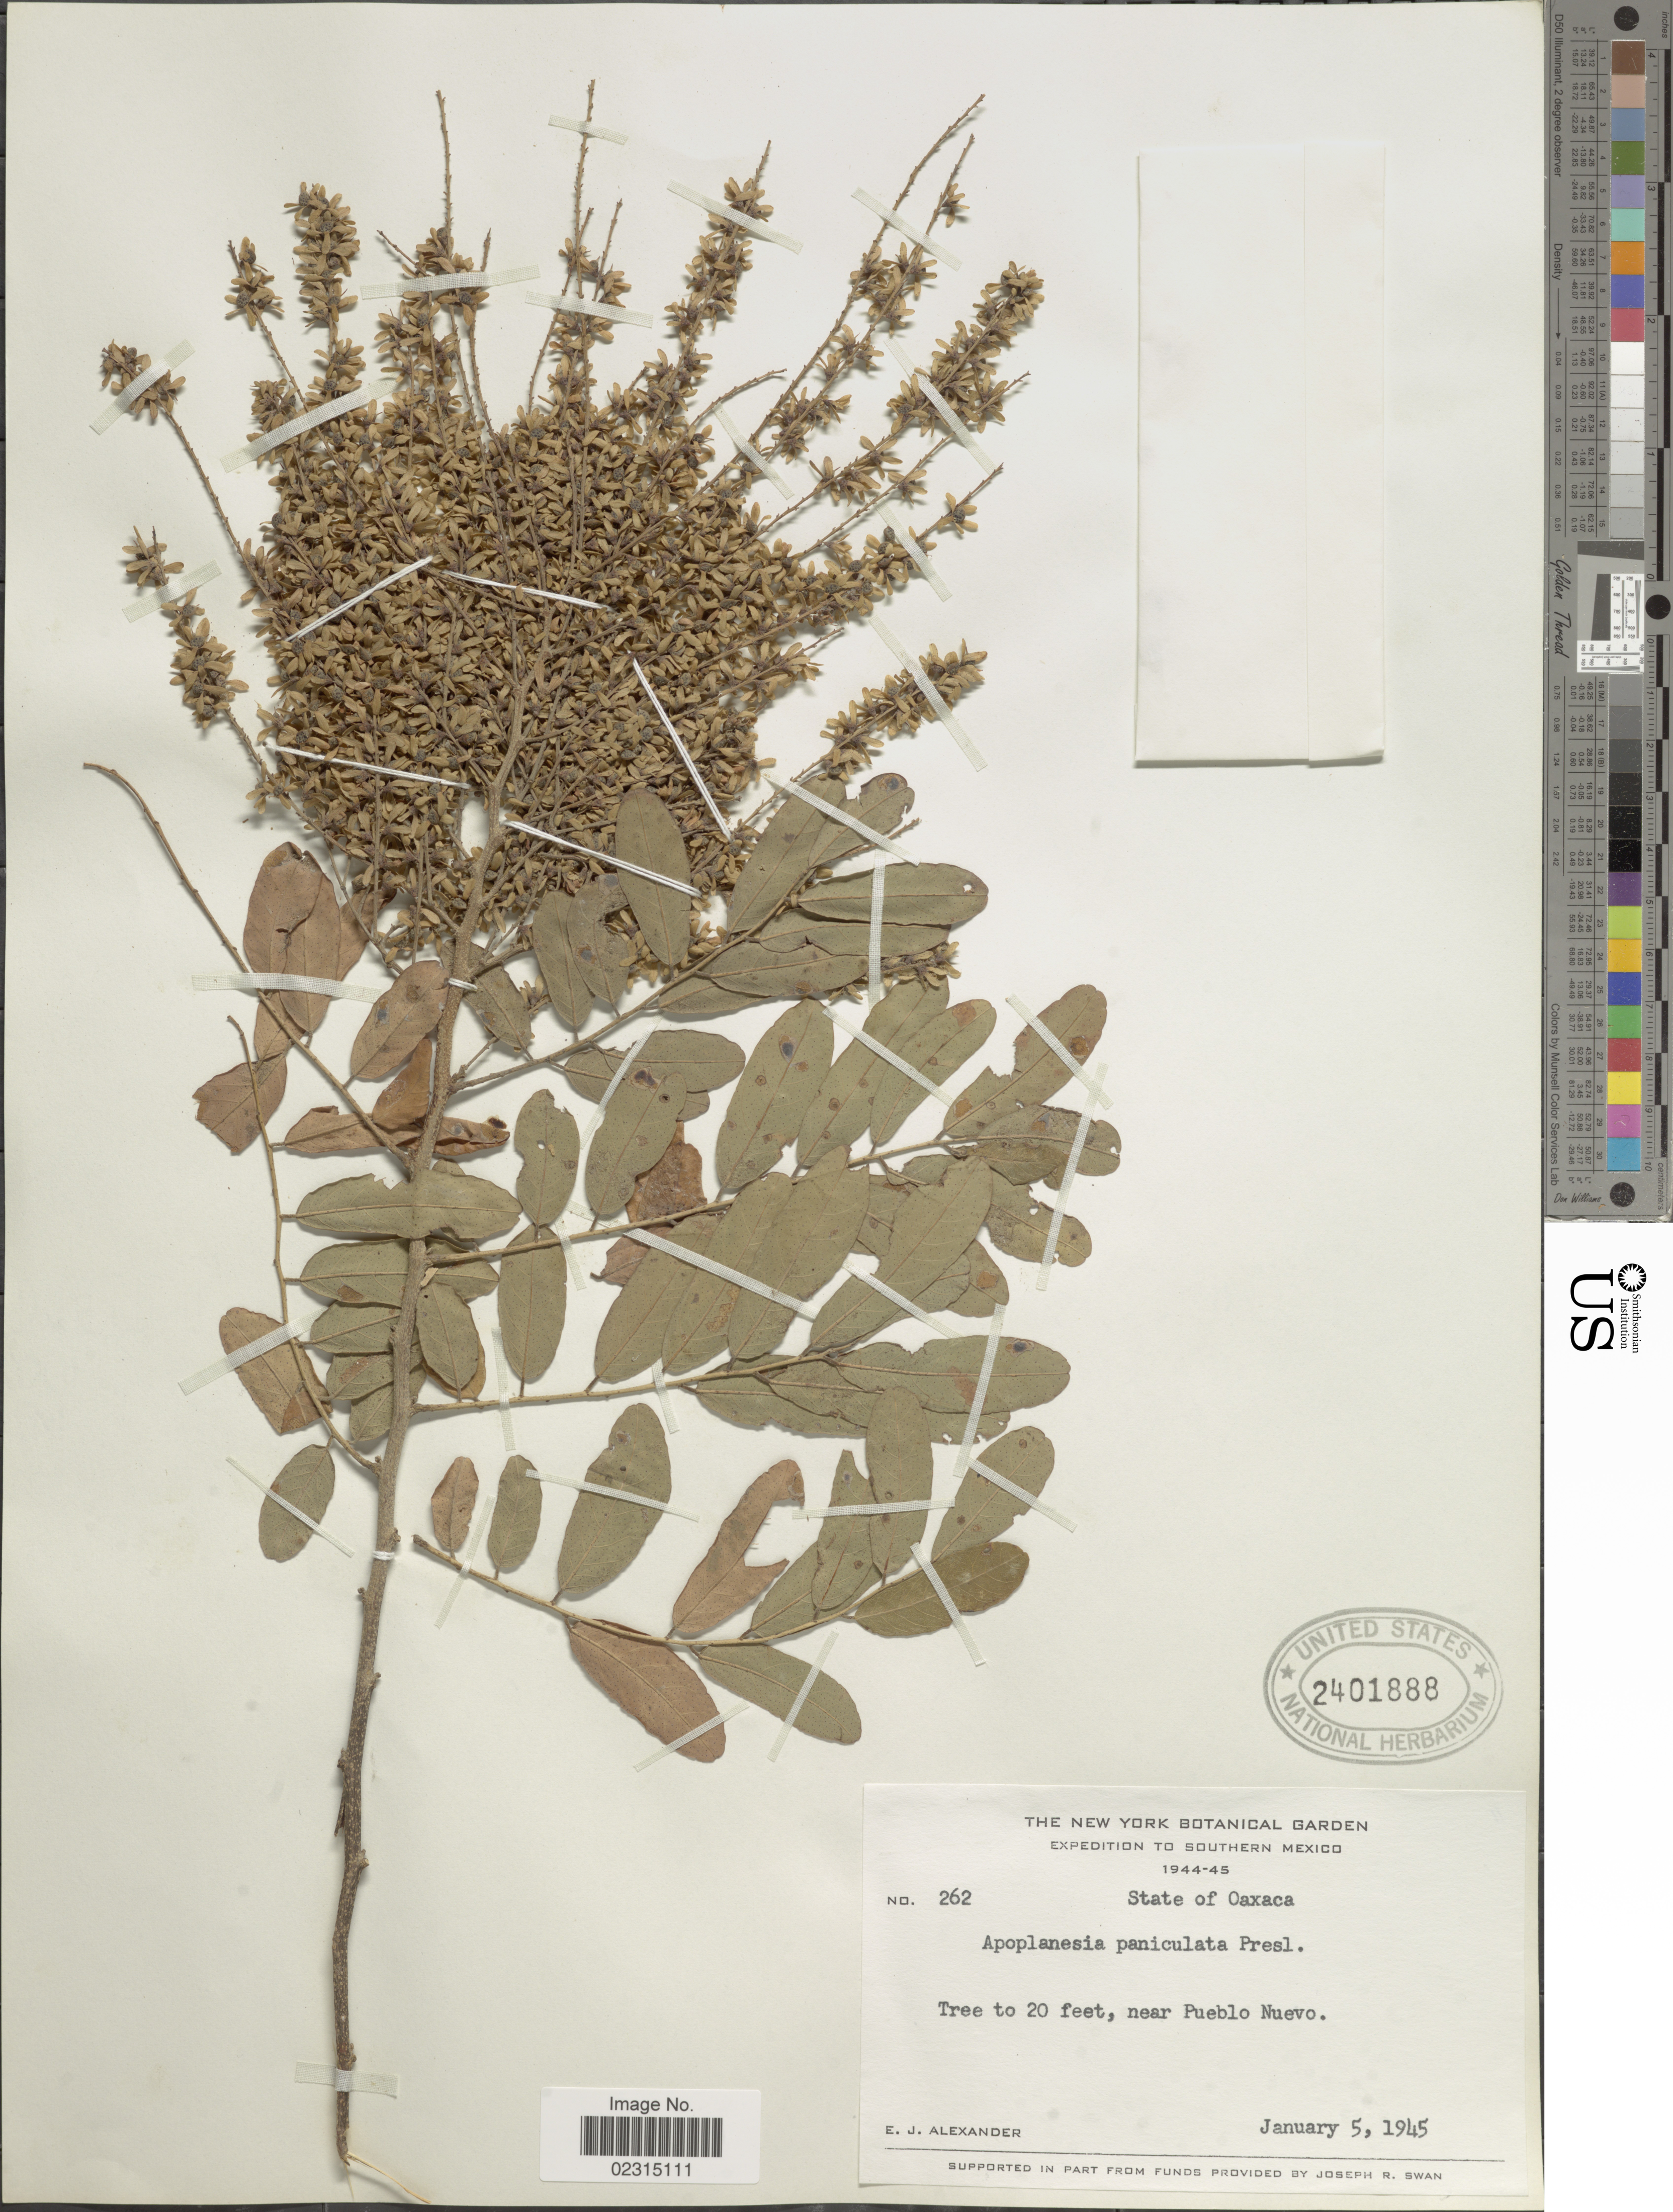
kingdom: Plantae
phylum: Tracheophyta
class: Magnoliopsida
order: Fabales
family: Fabaceae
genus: Apoplanesia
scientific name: Apoplanesia paniculata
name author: C. Presl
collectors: E. J. Alexander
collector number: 262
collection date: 1945-01-05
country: Mexico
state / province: Oaxaca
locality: Southern Mexico, Tree to 20 feet, near Pueblo Nuevo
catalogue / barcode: US 2401888